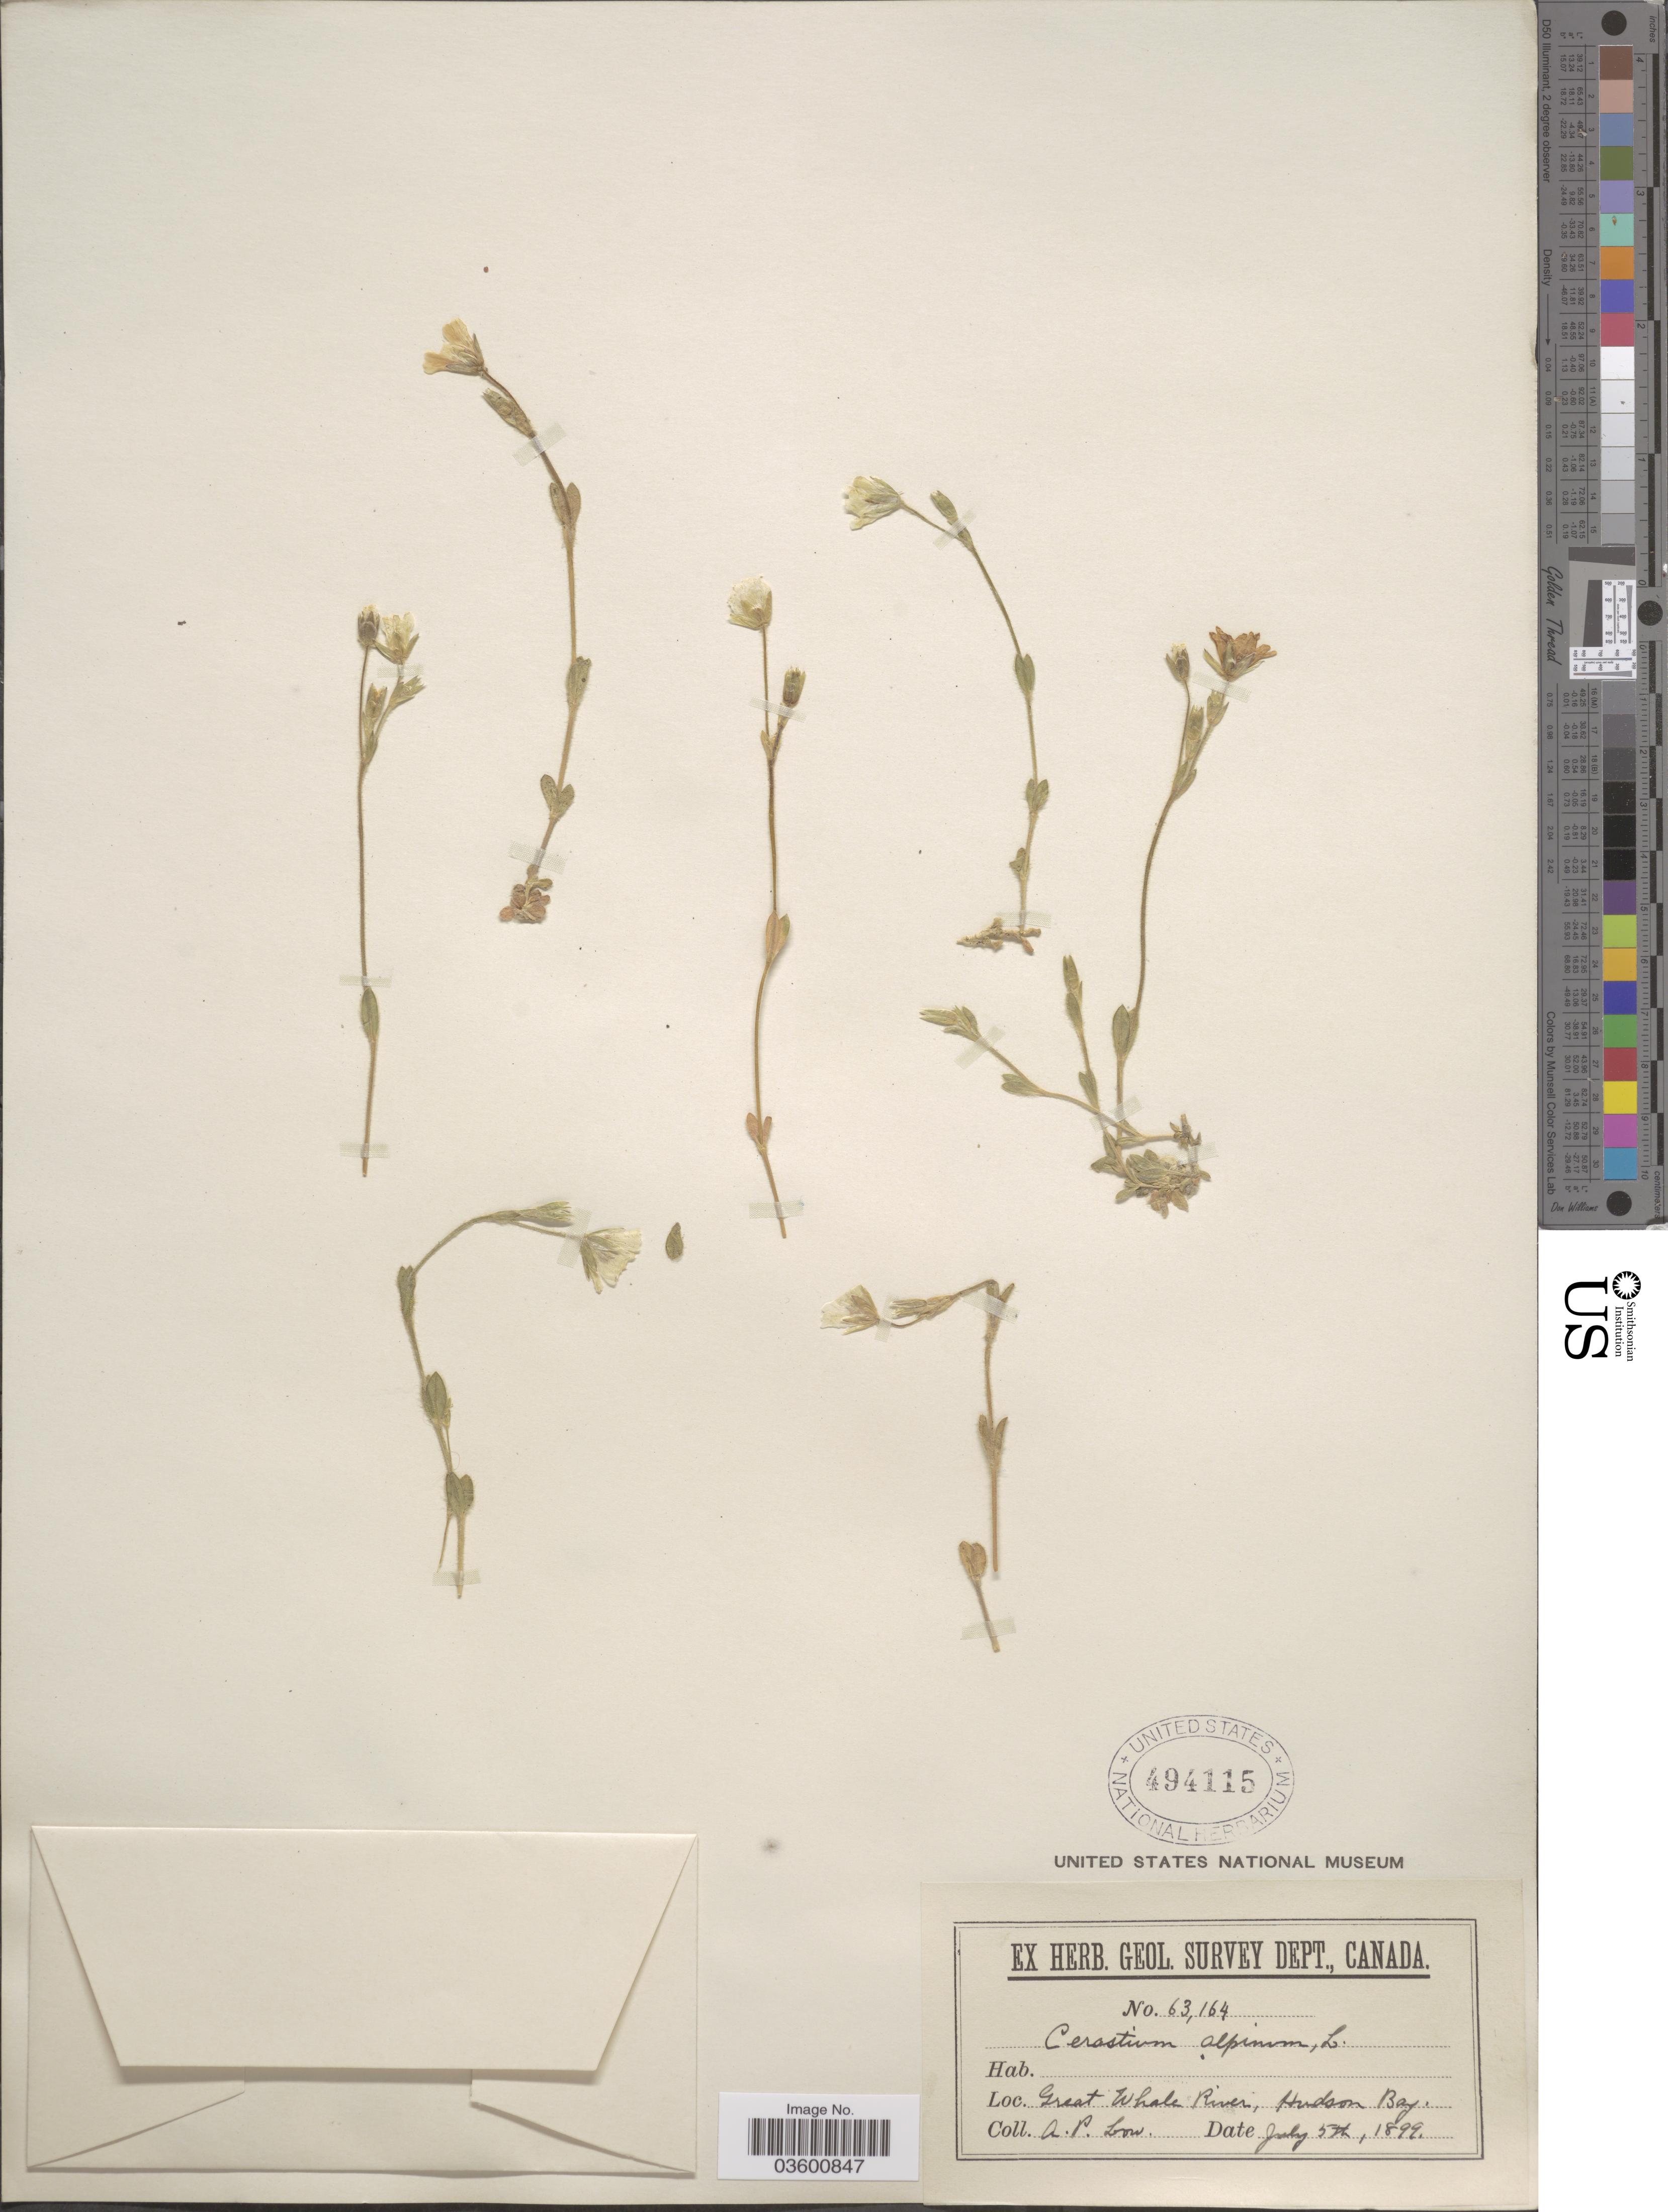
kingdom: Plantae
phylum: Tracheophyta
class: Magnoliopsida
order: Caryophyllales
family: Caryophyllaceae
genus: Cerastium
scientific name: Cerastium alpinum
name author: L.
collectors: A. Low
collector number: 63164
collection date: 1899-07-05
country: Canada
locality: Great Whale River, Hudson Bay.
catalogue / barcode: US 494115